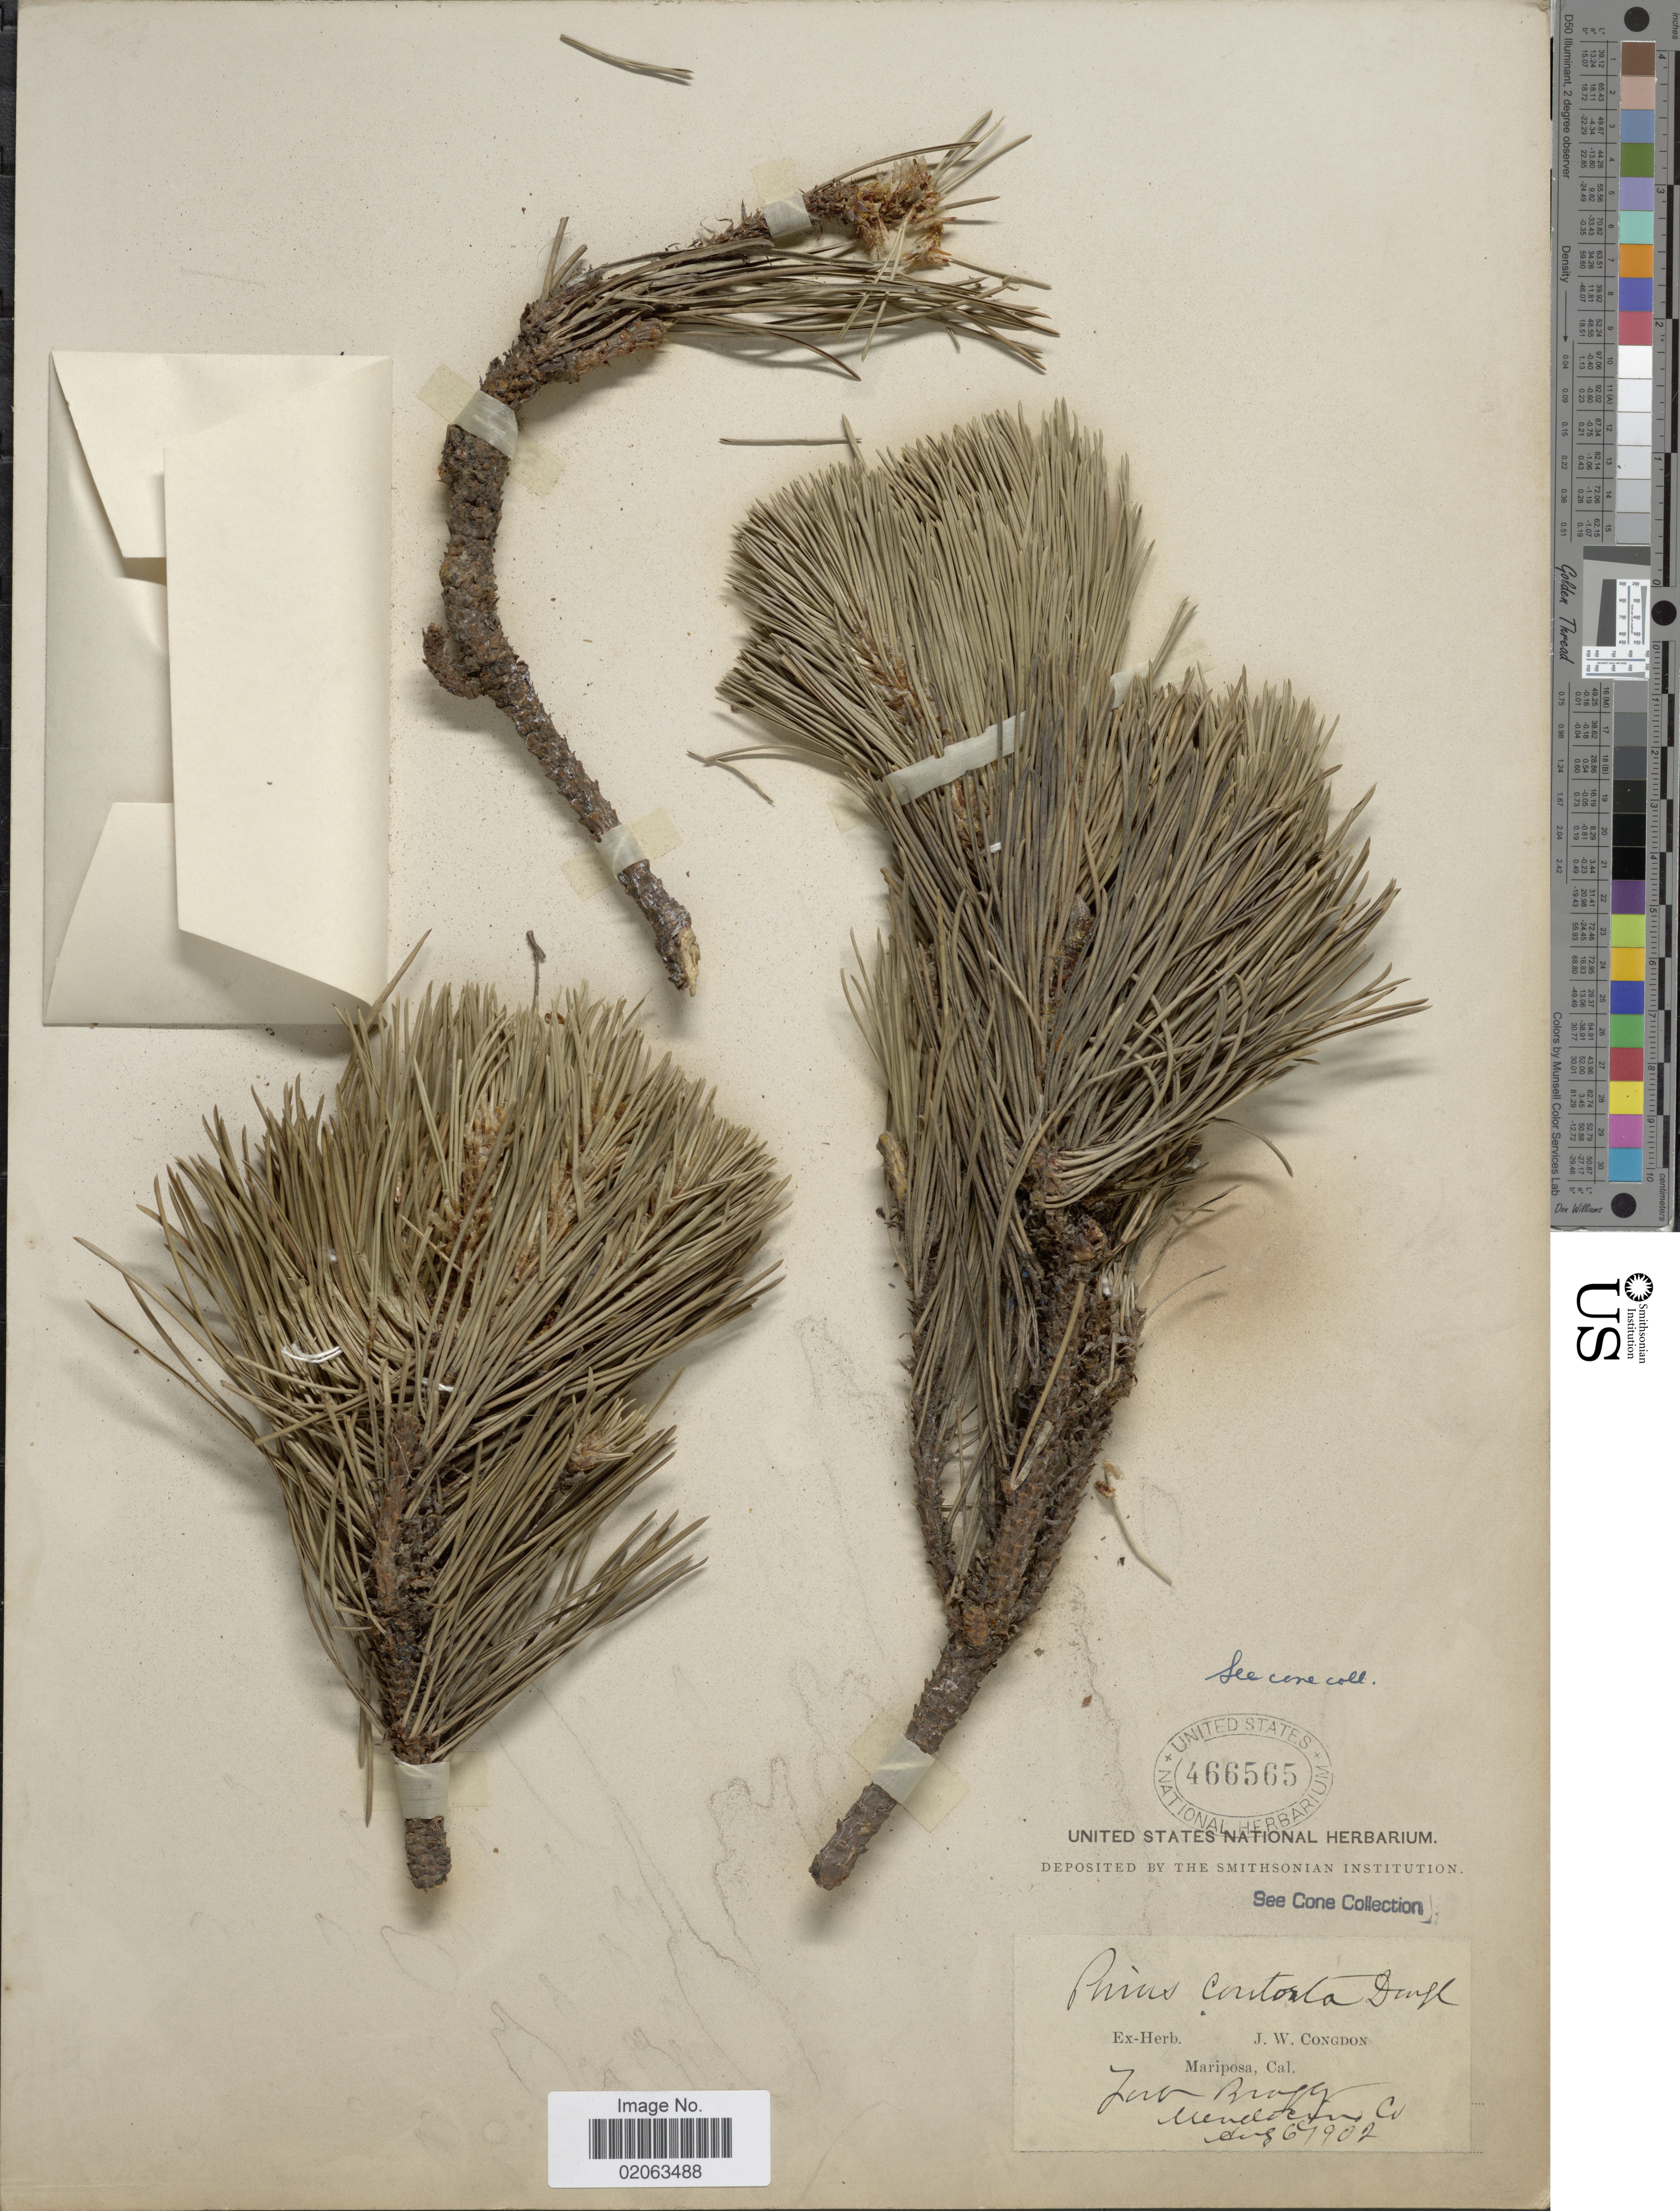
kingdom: Plantae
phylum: Tracheophyta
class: Pinopsida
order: Pinales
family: Pinaceae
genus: Pinus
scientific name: Pinus contorta var. contorta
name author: Douglas ex Loudon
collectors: J. W. Congdon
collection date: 1902-08-06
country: United States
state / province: California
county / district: Mendocino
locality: Mendocino Co.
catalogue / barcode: US 466565